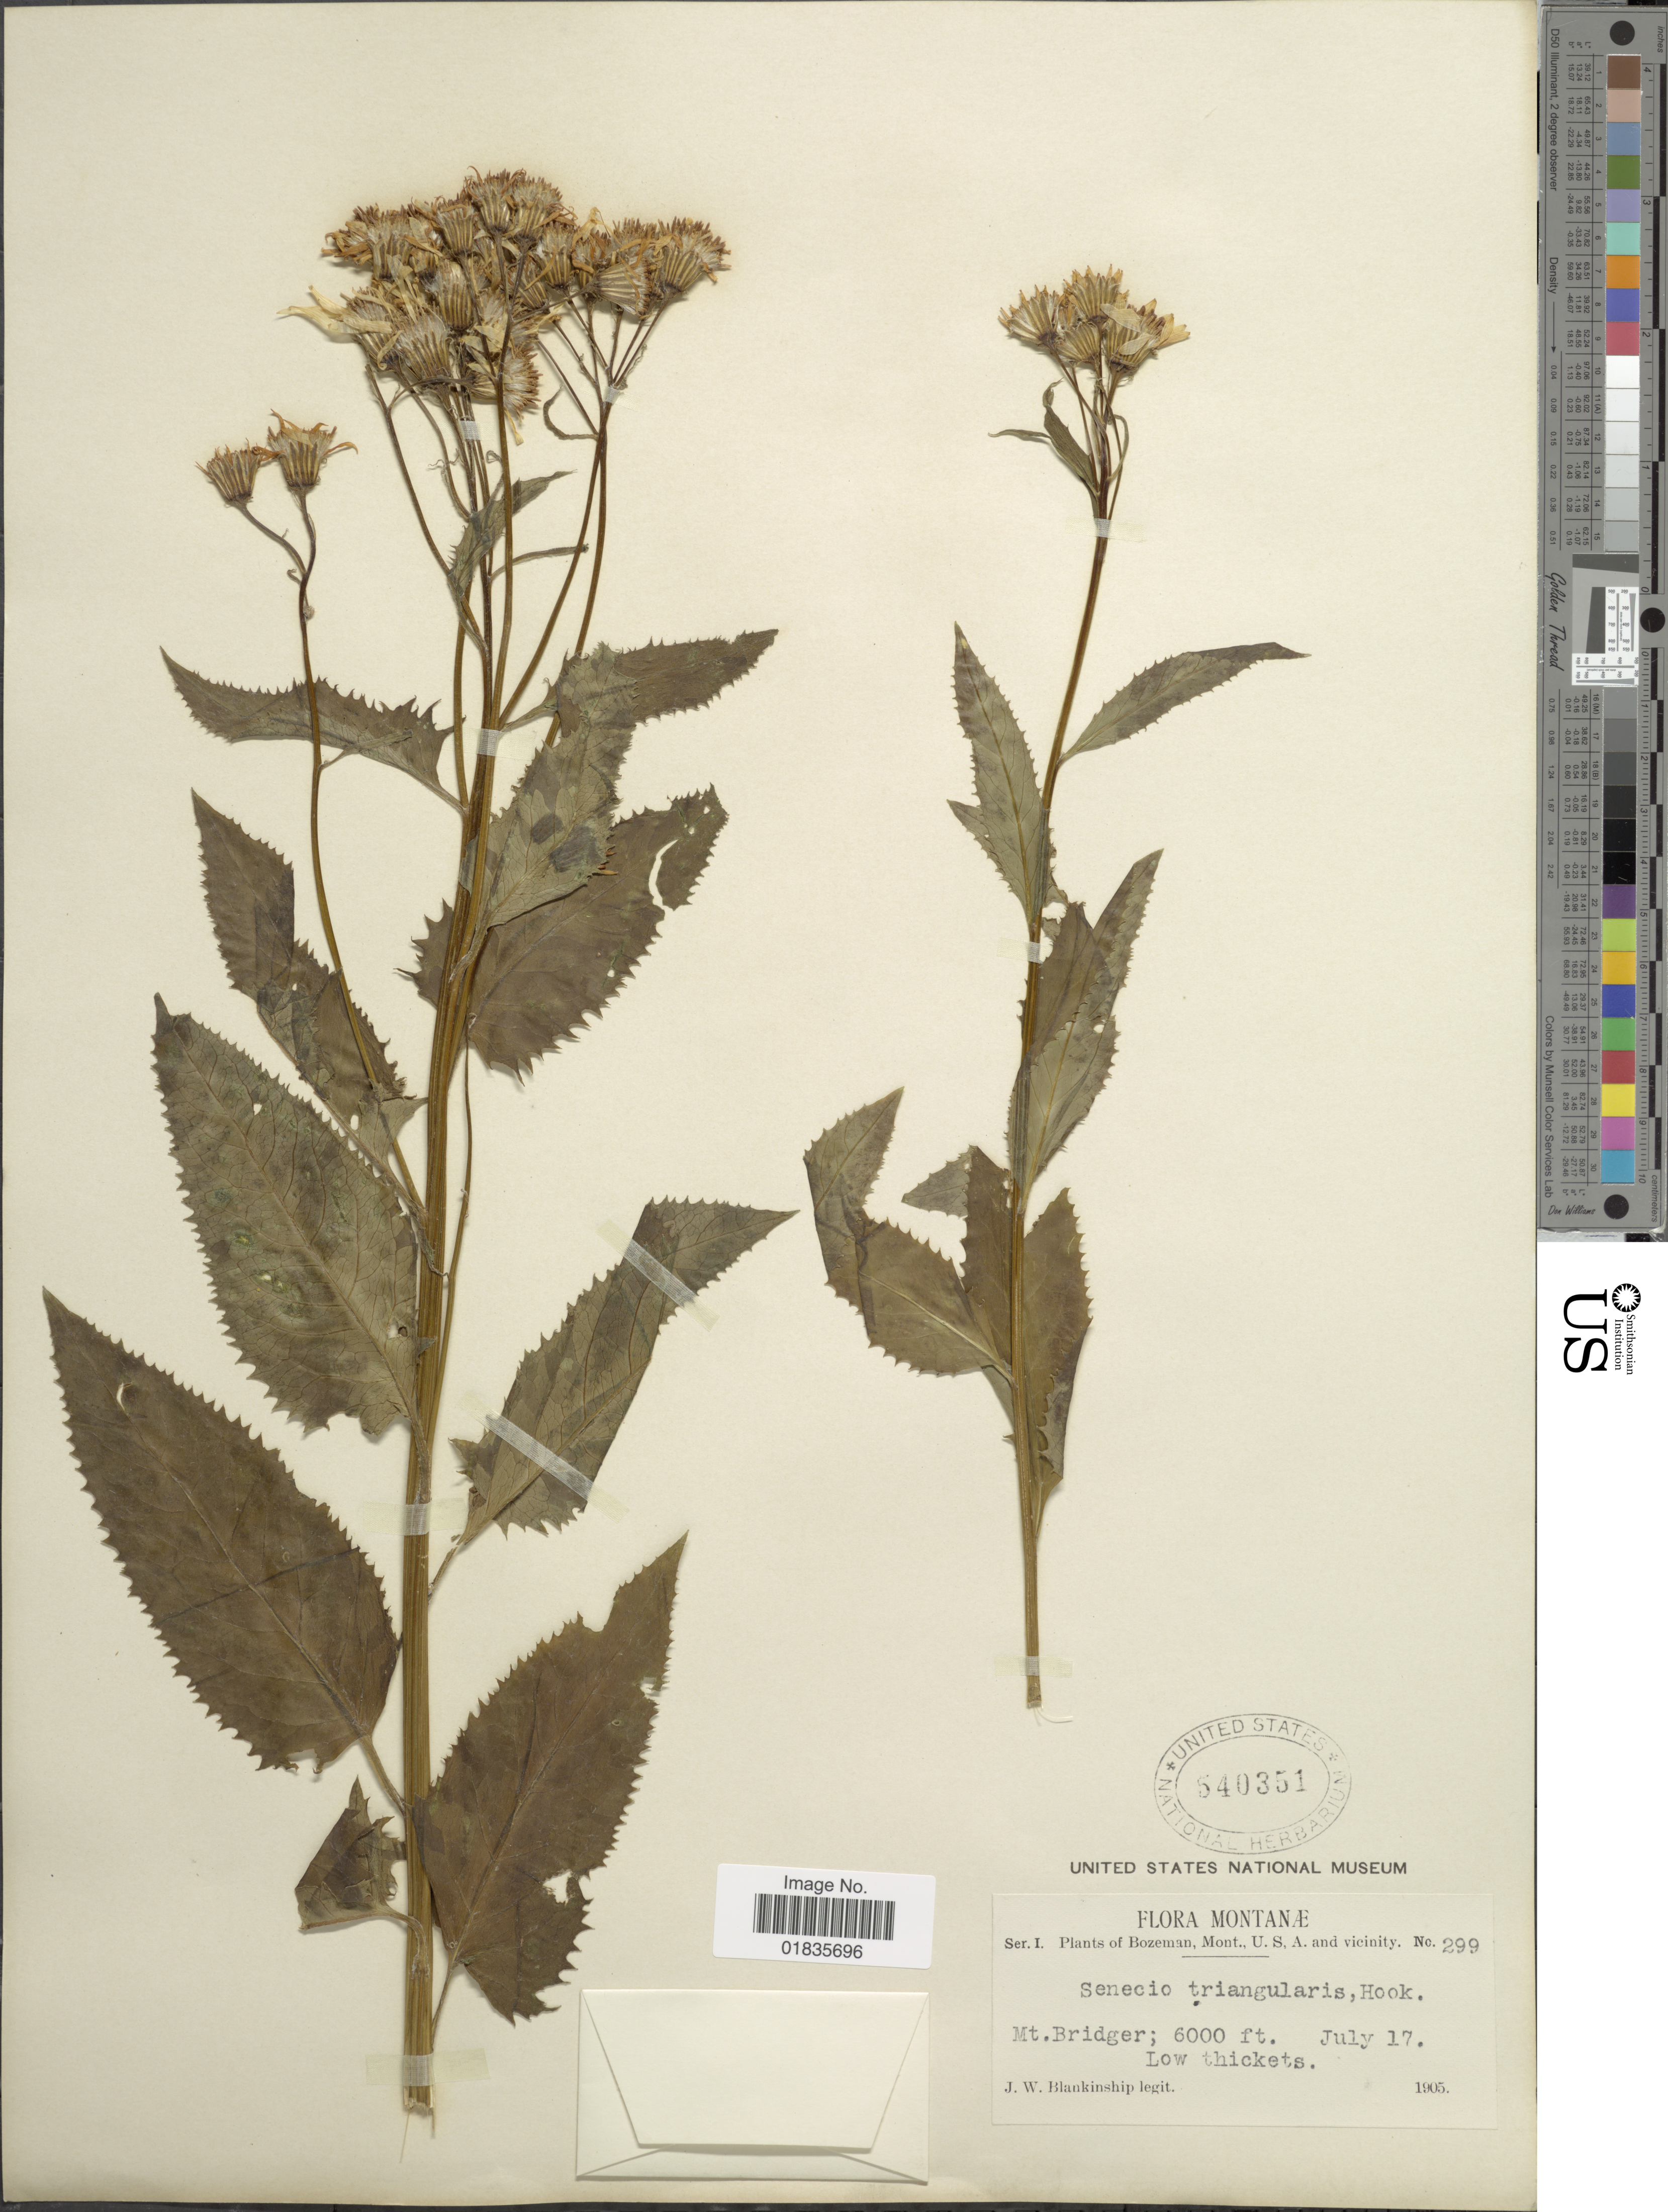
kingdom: Plantae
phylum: Tracheophyta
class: Magnoliopsida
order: Asterales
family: Asteraceae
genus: Senecio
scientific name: Senecio tricephalus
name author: Klatt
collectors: J. W. Blankinship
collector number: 299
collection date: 1905-07-17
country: United States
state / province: Montana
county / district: Gallatin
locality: Bozeman, and vicinity, Mt. Bridger, low thickets.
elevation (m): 1829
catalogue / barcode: US 540351